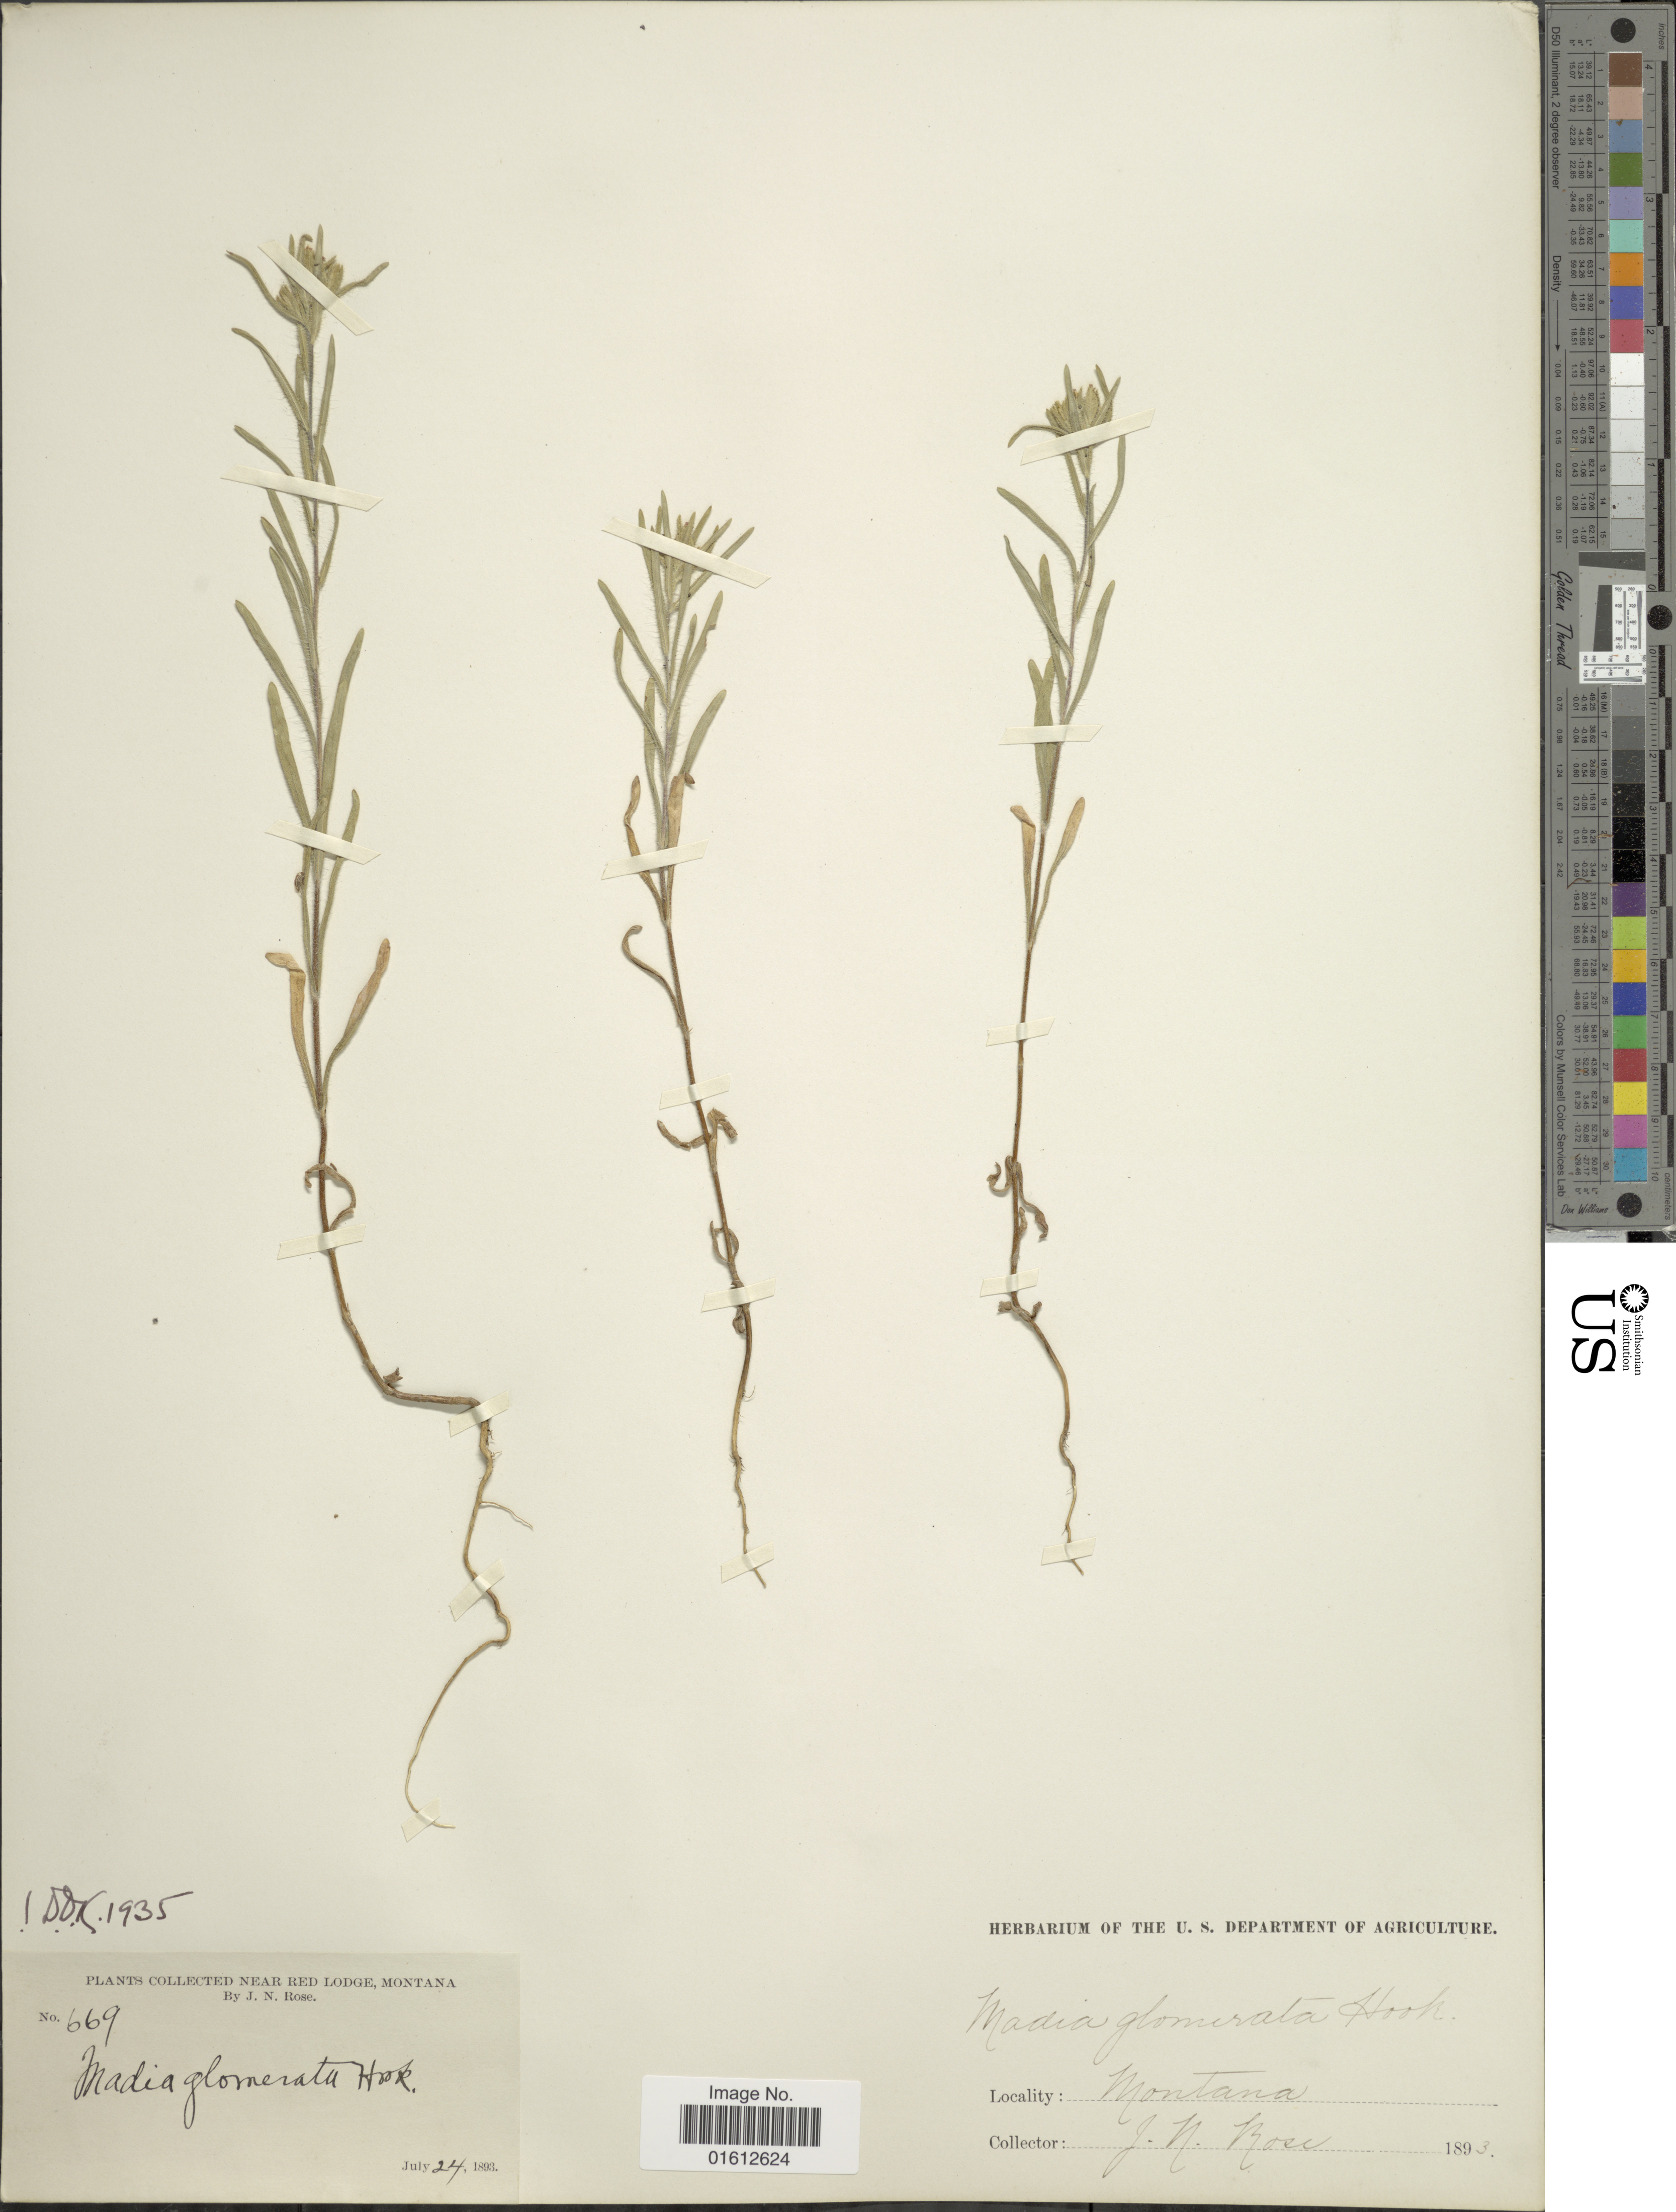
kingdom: Plantae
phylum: Tracheophyta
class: Magnoliopsida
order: Asterales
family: Asteraceae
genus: Madia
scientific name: Madia glomerata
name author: Hook.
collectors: J. N. Rose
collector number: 669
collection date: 1893-07-24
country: United States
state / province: Montana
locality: Near Red Lodge.